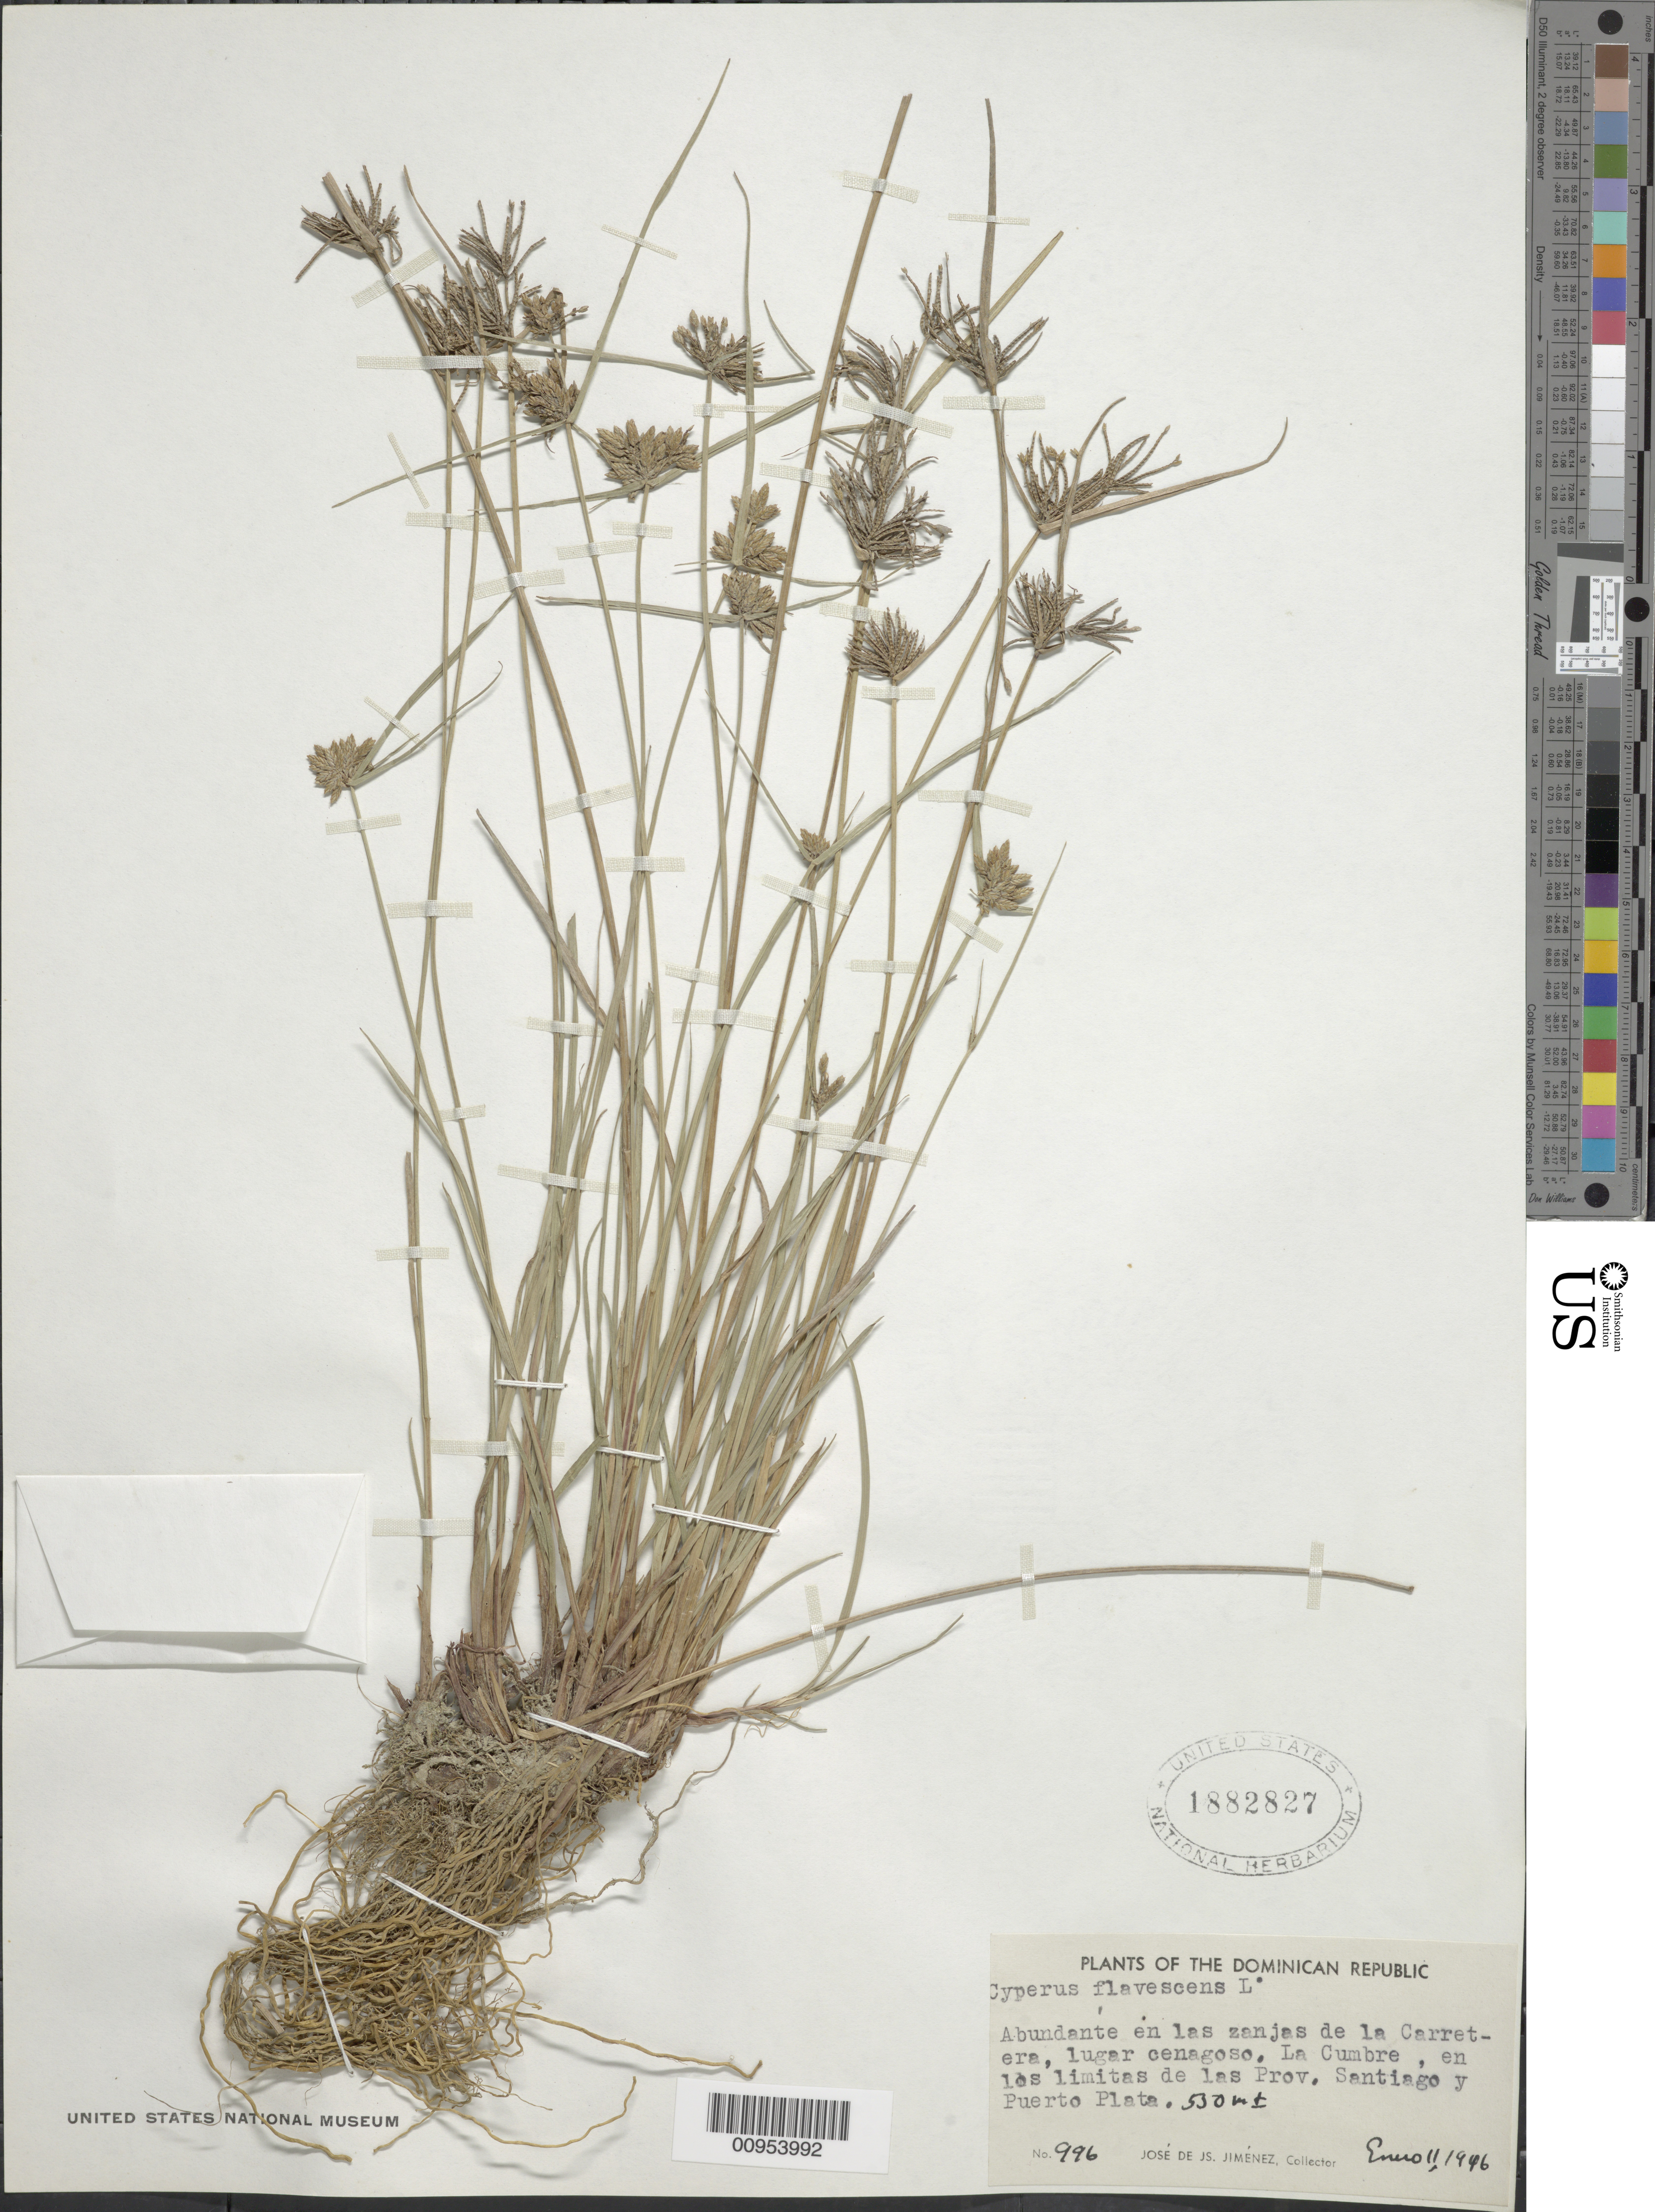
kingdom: Plantae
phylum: Tracheophyta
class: Liliopsida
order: Poales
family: Cyperaceae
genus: Cyperus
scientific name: Cyperus flavescens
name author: L.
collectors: J. J. Jiménez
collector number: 996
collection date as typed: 11 Jan 1946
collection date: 1946-01-11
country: Dominican Republic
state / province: Santiago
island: Hispaniola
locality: En las zonas de la carretera, La Cumbre, en las limites de las Provincias de Santiago y Puerto Plata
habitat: En las zonas de la carretera, lugar cenagoso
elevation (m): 530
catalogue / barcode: US 1882827